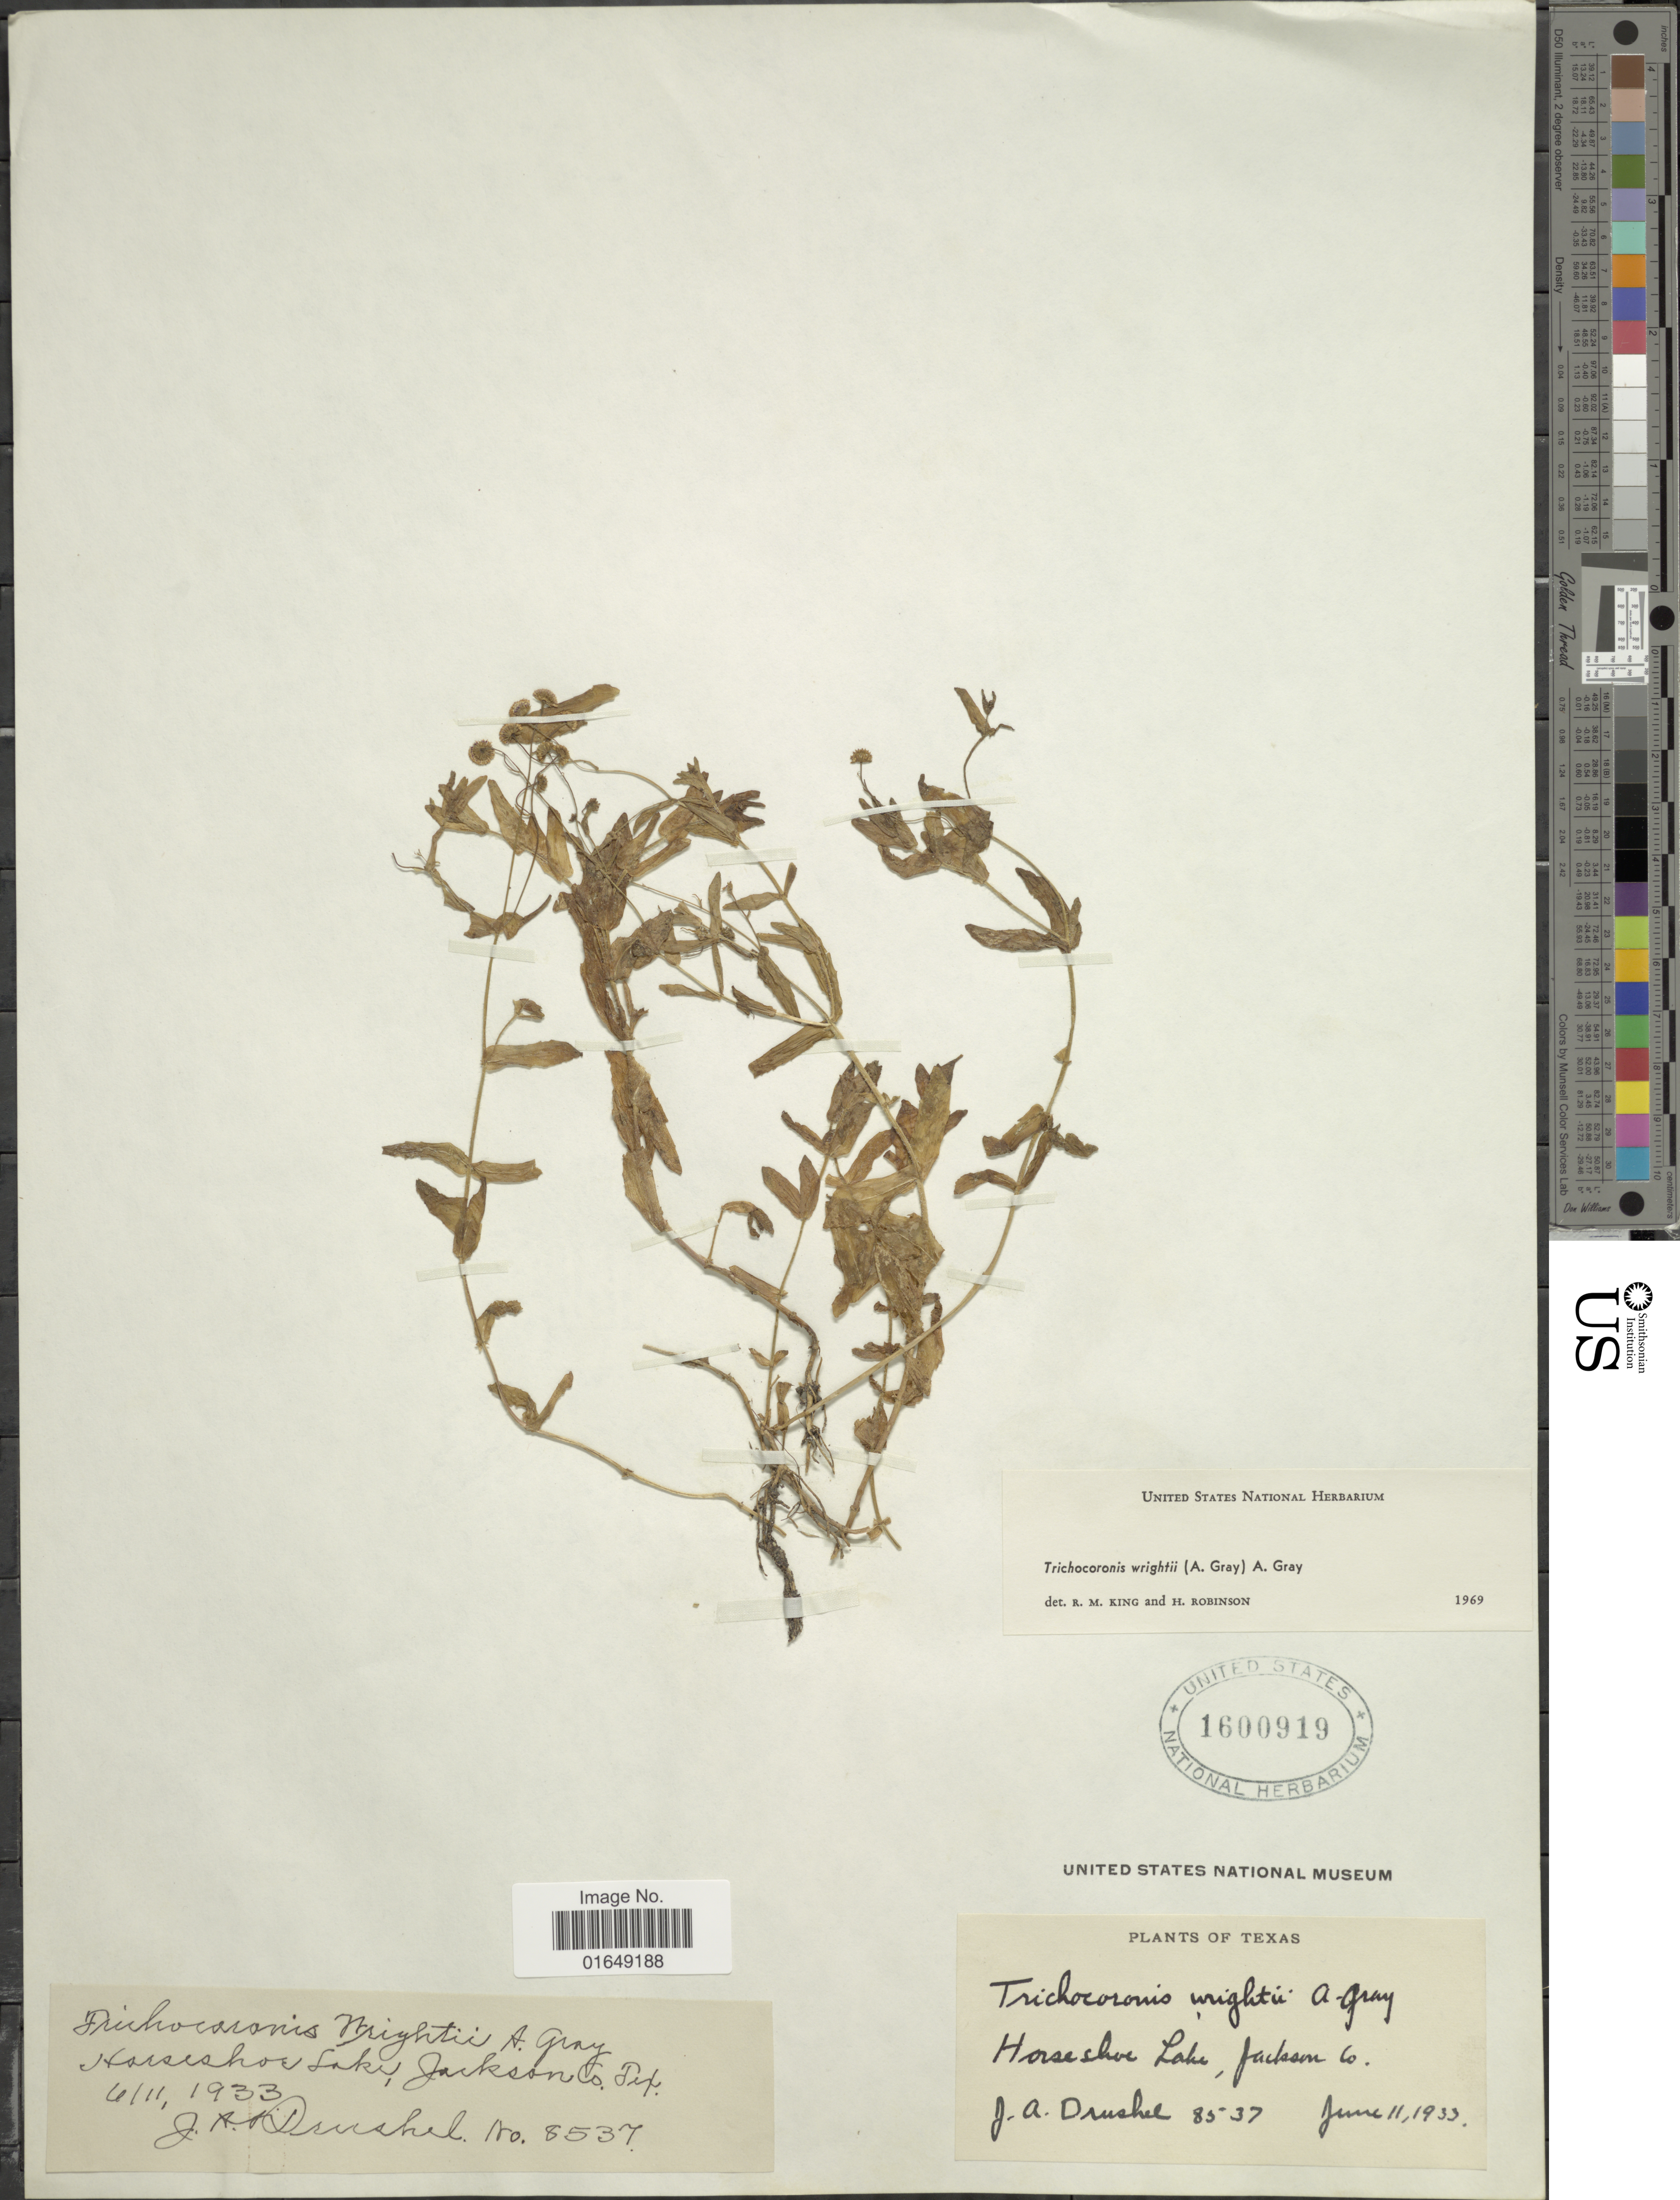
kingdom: Plantae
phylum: Tracheophyta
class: Magnoliopsida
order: Asterales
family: Asteraceae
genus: Trichocoronis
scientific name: Trichocoronis wrightii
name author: (Torr.) A. Gray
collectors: J. A. Drushel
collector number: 8537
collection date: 1933-06-11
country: United States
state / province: Texas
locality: Horseshore Lake, Jackson Co.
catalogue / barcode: US 1600919